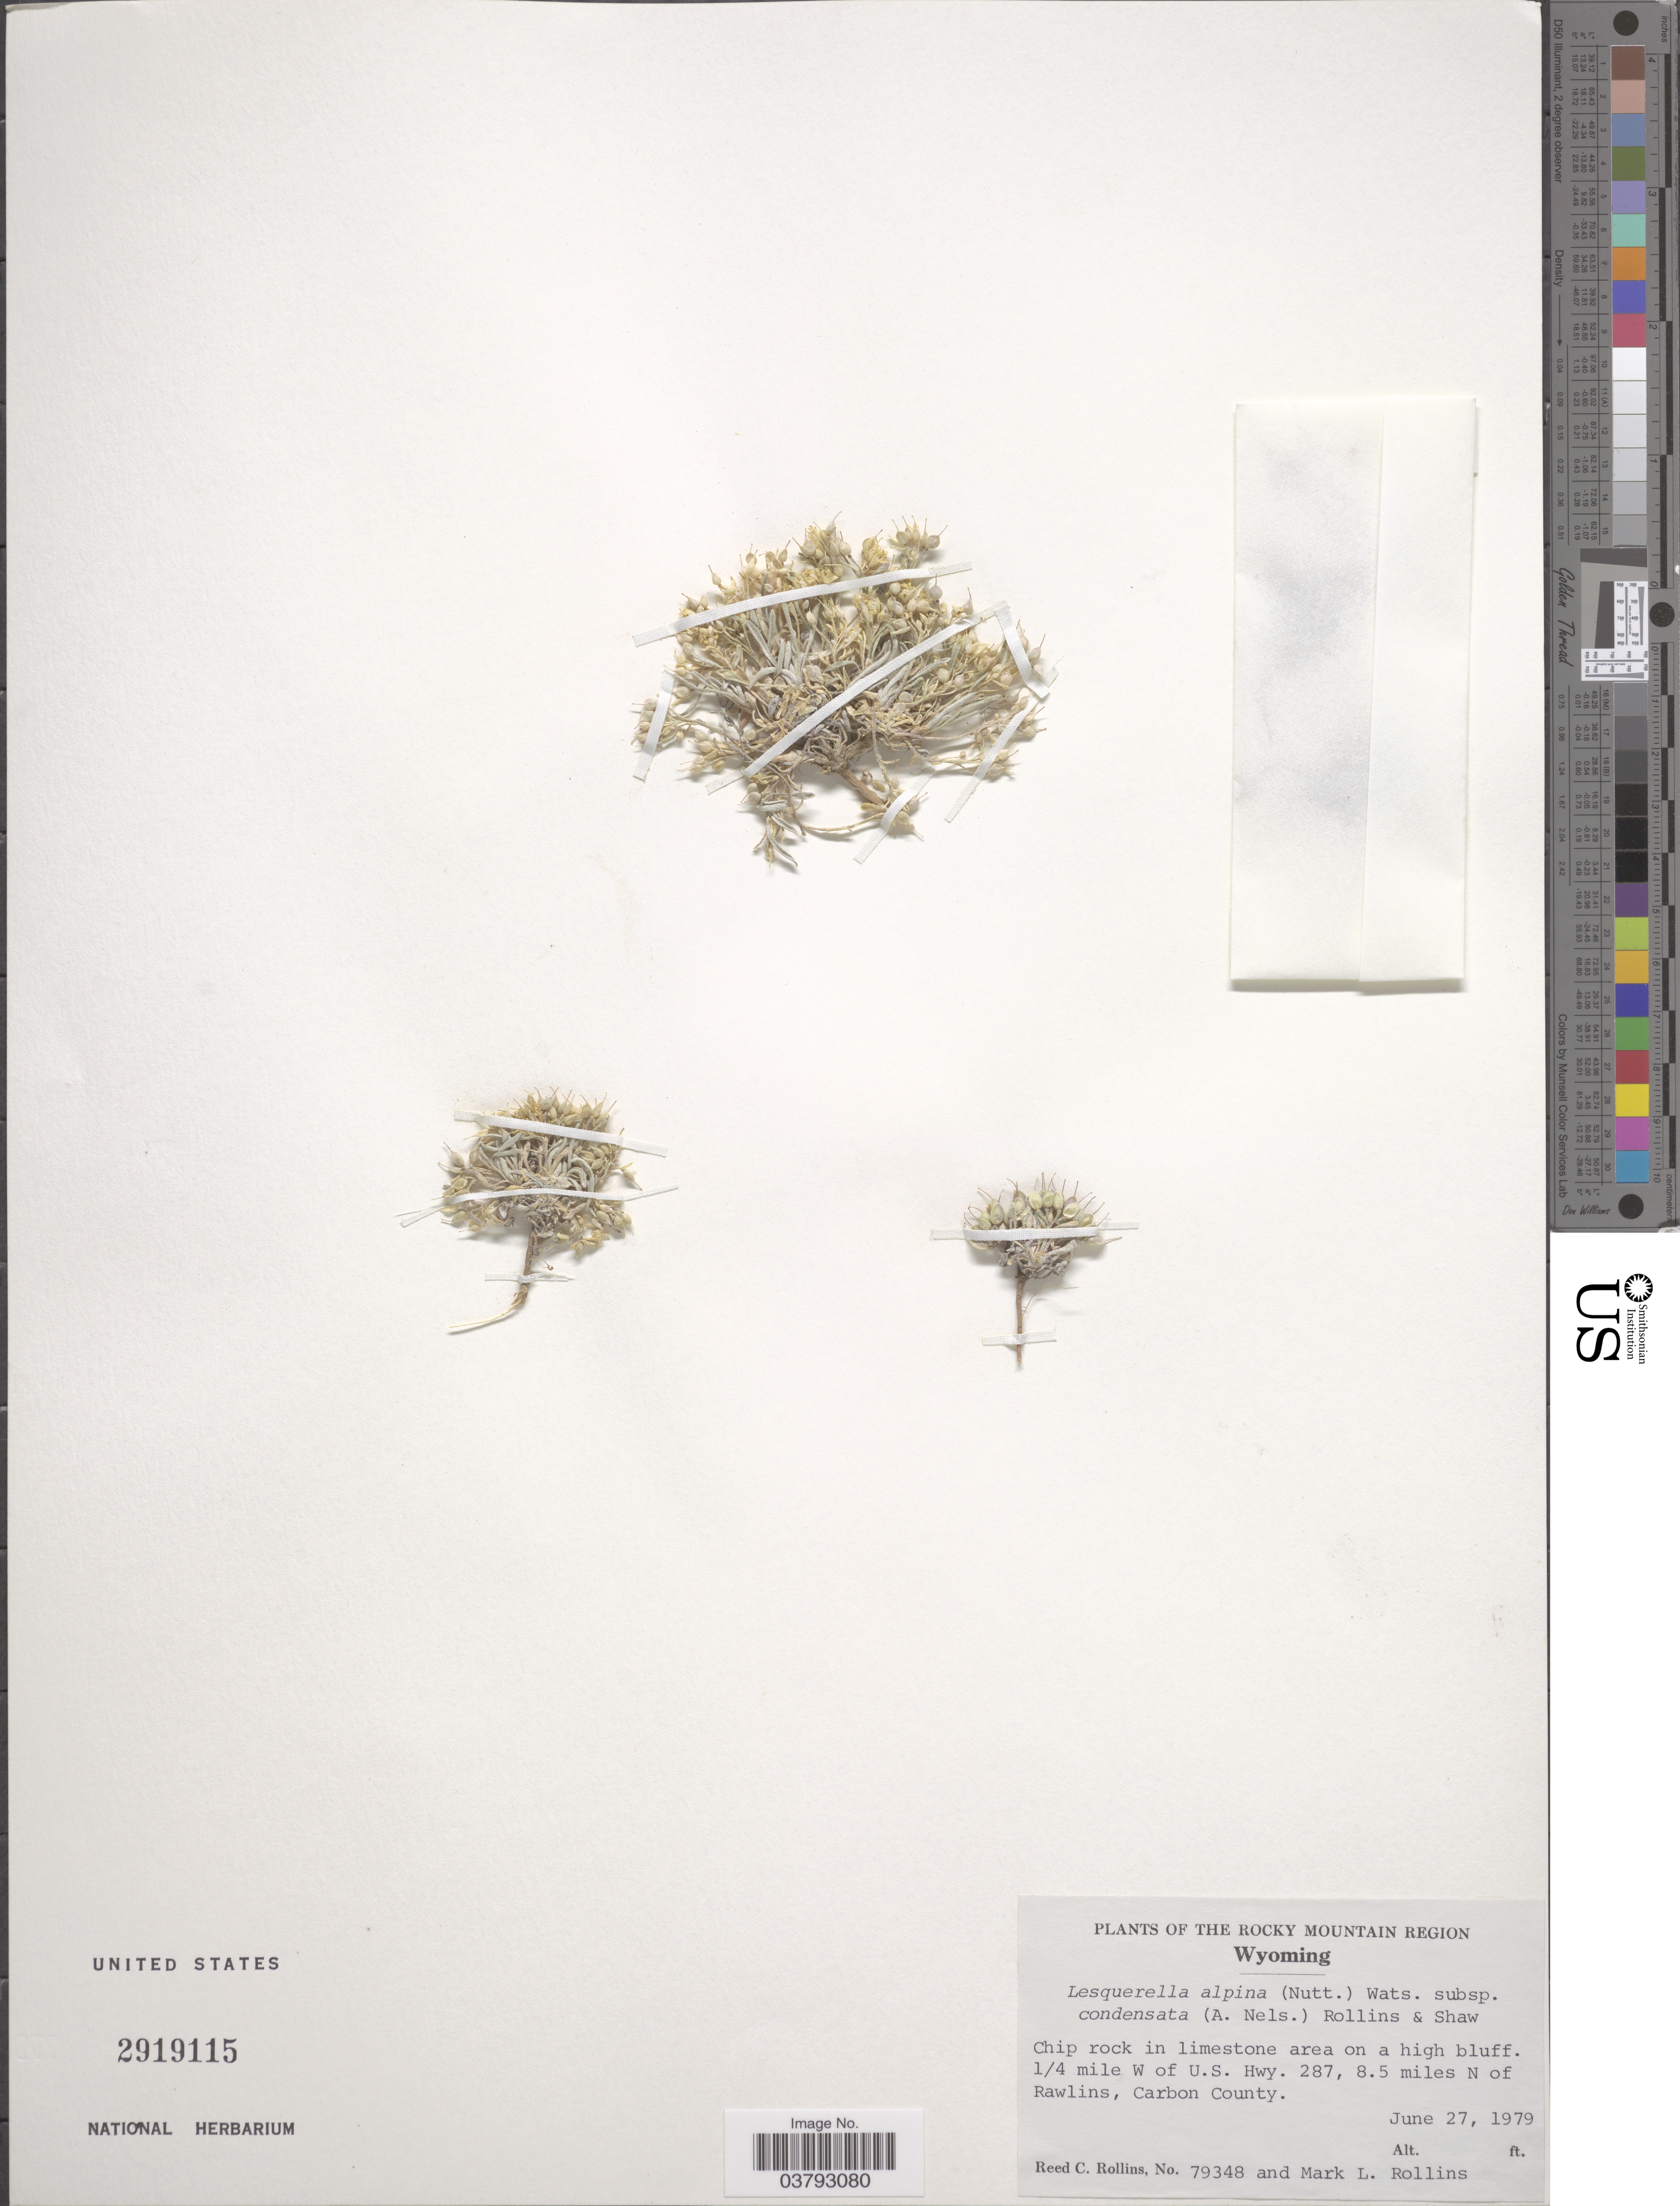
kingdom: Plantae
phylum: Tracheophyta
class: Magnoliopsida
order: Brassicales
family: Brassicaceae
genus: Lesquerella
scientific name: Lesquerella alpina subsp. condensata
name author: (A. Nelson) Rollins & E.A. Shaw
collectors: R. C. Rollins & M. Rollins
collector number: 79348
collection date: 1979-06-27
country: United States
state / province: Wyoming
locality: The Rocky Mountain Region. ¼ mile W of U. S. Hwy. 287, 8.5 miles N of Rawlins, Carbon County.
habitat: chip rock in limestone area on a high bluff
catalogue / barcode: US 2919115